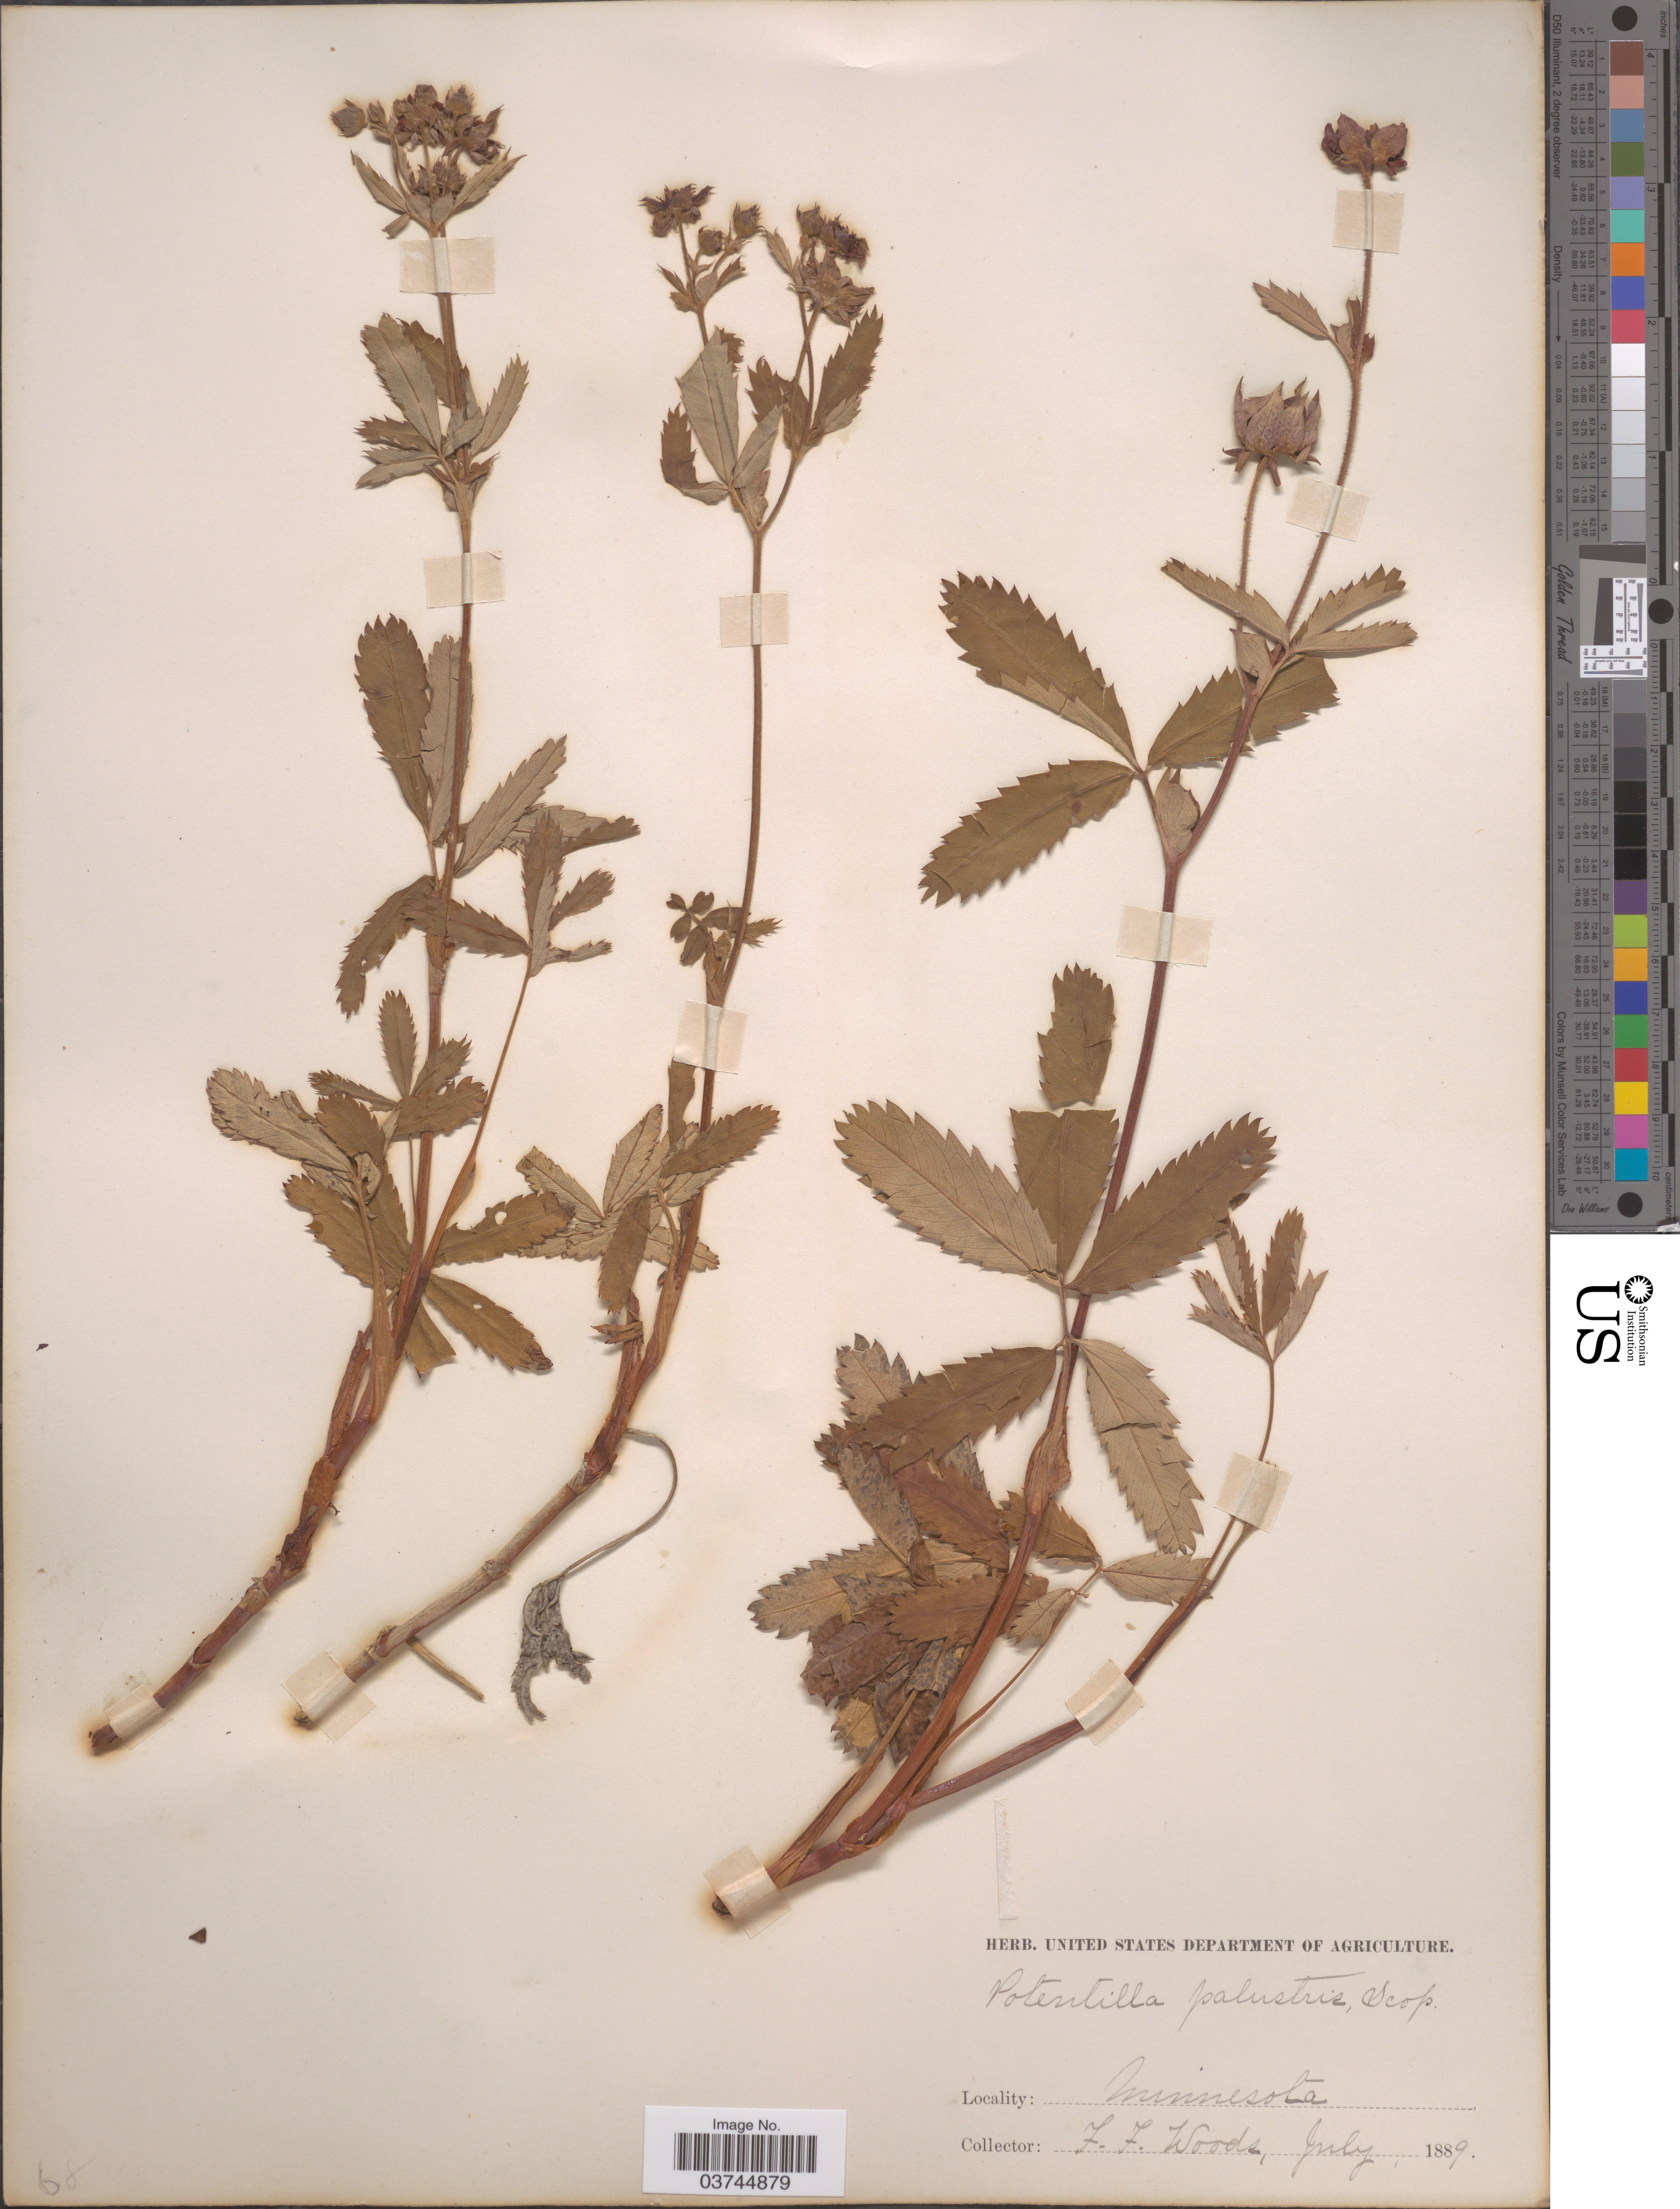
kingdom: Plantae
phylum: Tracheophyta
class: Magnoliopsida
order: Rosales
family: Rosaceae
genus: Comarum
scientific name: Comarum palustre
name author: L.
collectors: F. Woods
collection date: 1889-07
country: United States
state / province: Minnesota